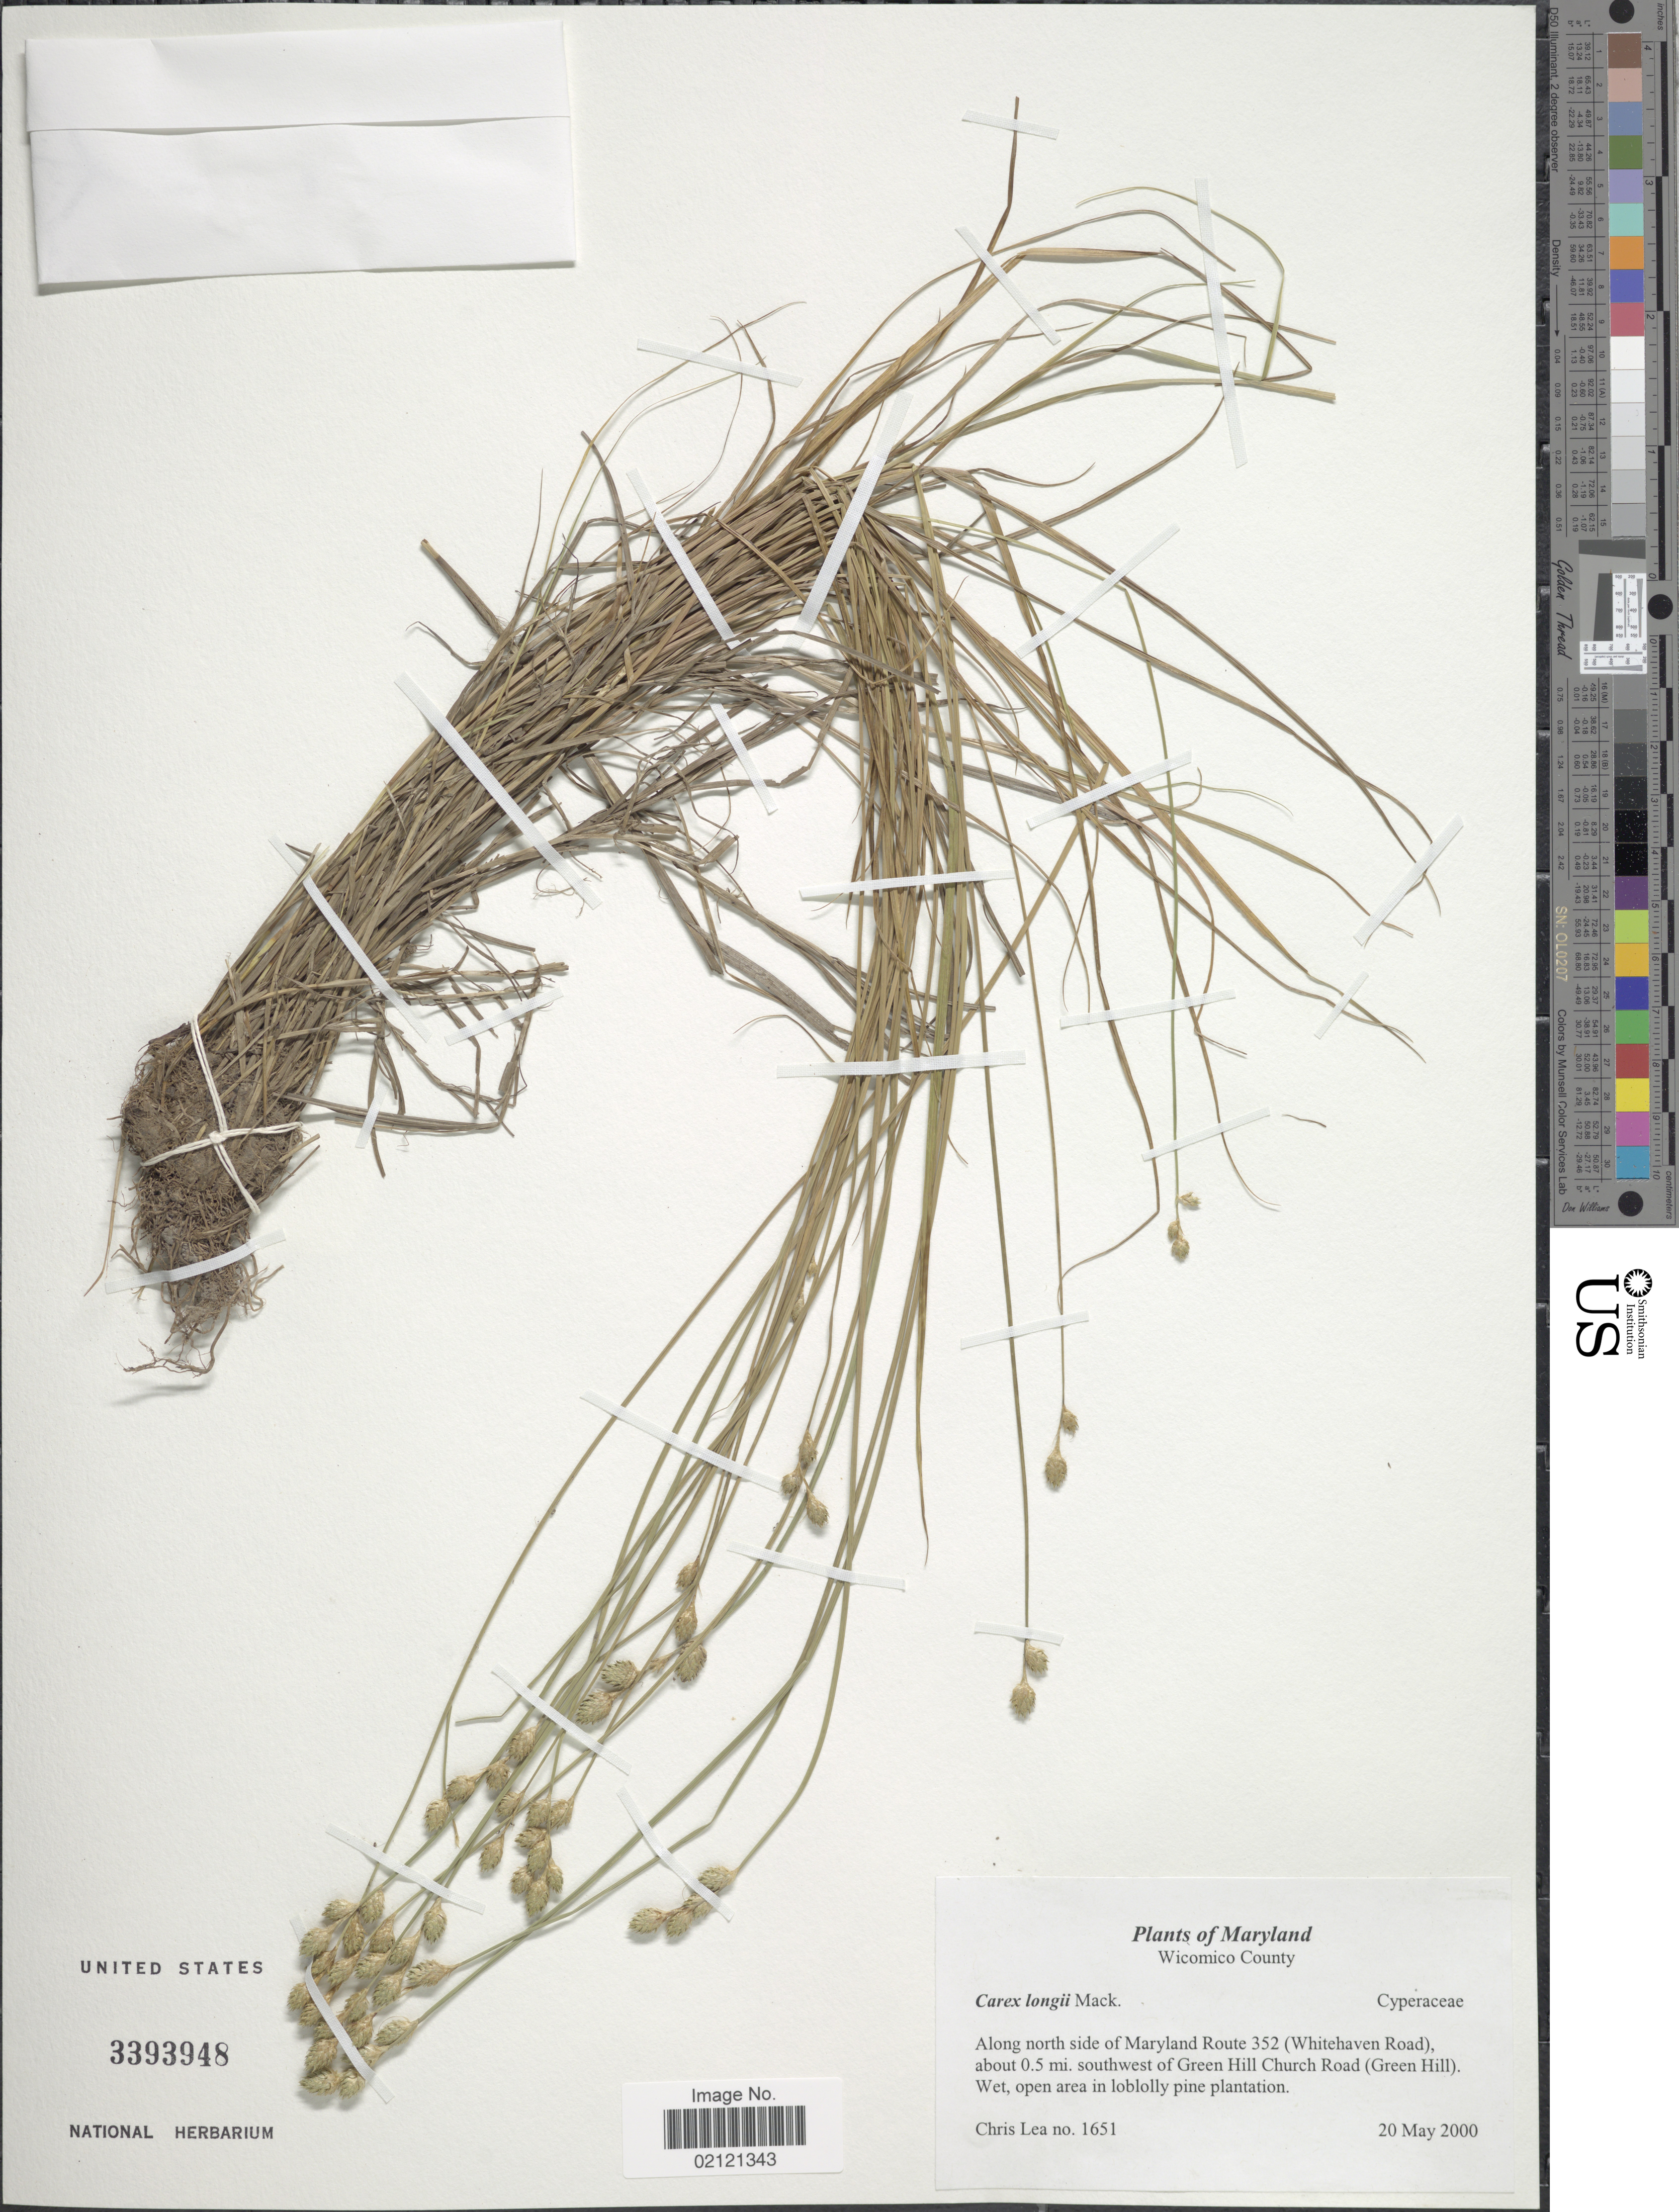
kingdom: Plantae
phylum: Tracheophyta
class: Liliopsida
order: Poales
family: Cyperaceae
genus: Carex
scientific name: Carex longii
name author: Mack.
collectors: C. Lea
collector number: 1651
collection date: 2000-05-20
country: United States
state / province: Maryland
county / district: Wicomico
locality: Wicomico County, Along north side of Maryland Route 352 (Whitehaven Road) about 0.5 mi. southwest of Green Hill Church Road (Green Hill)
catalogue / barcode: US 3393948